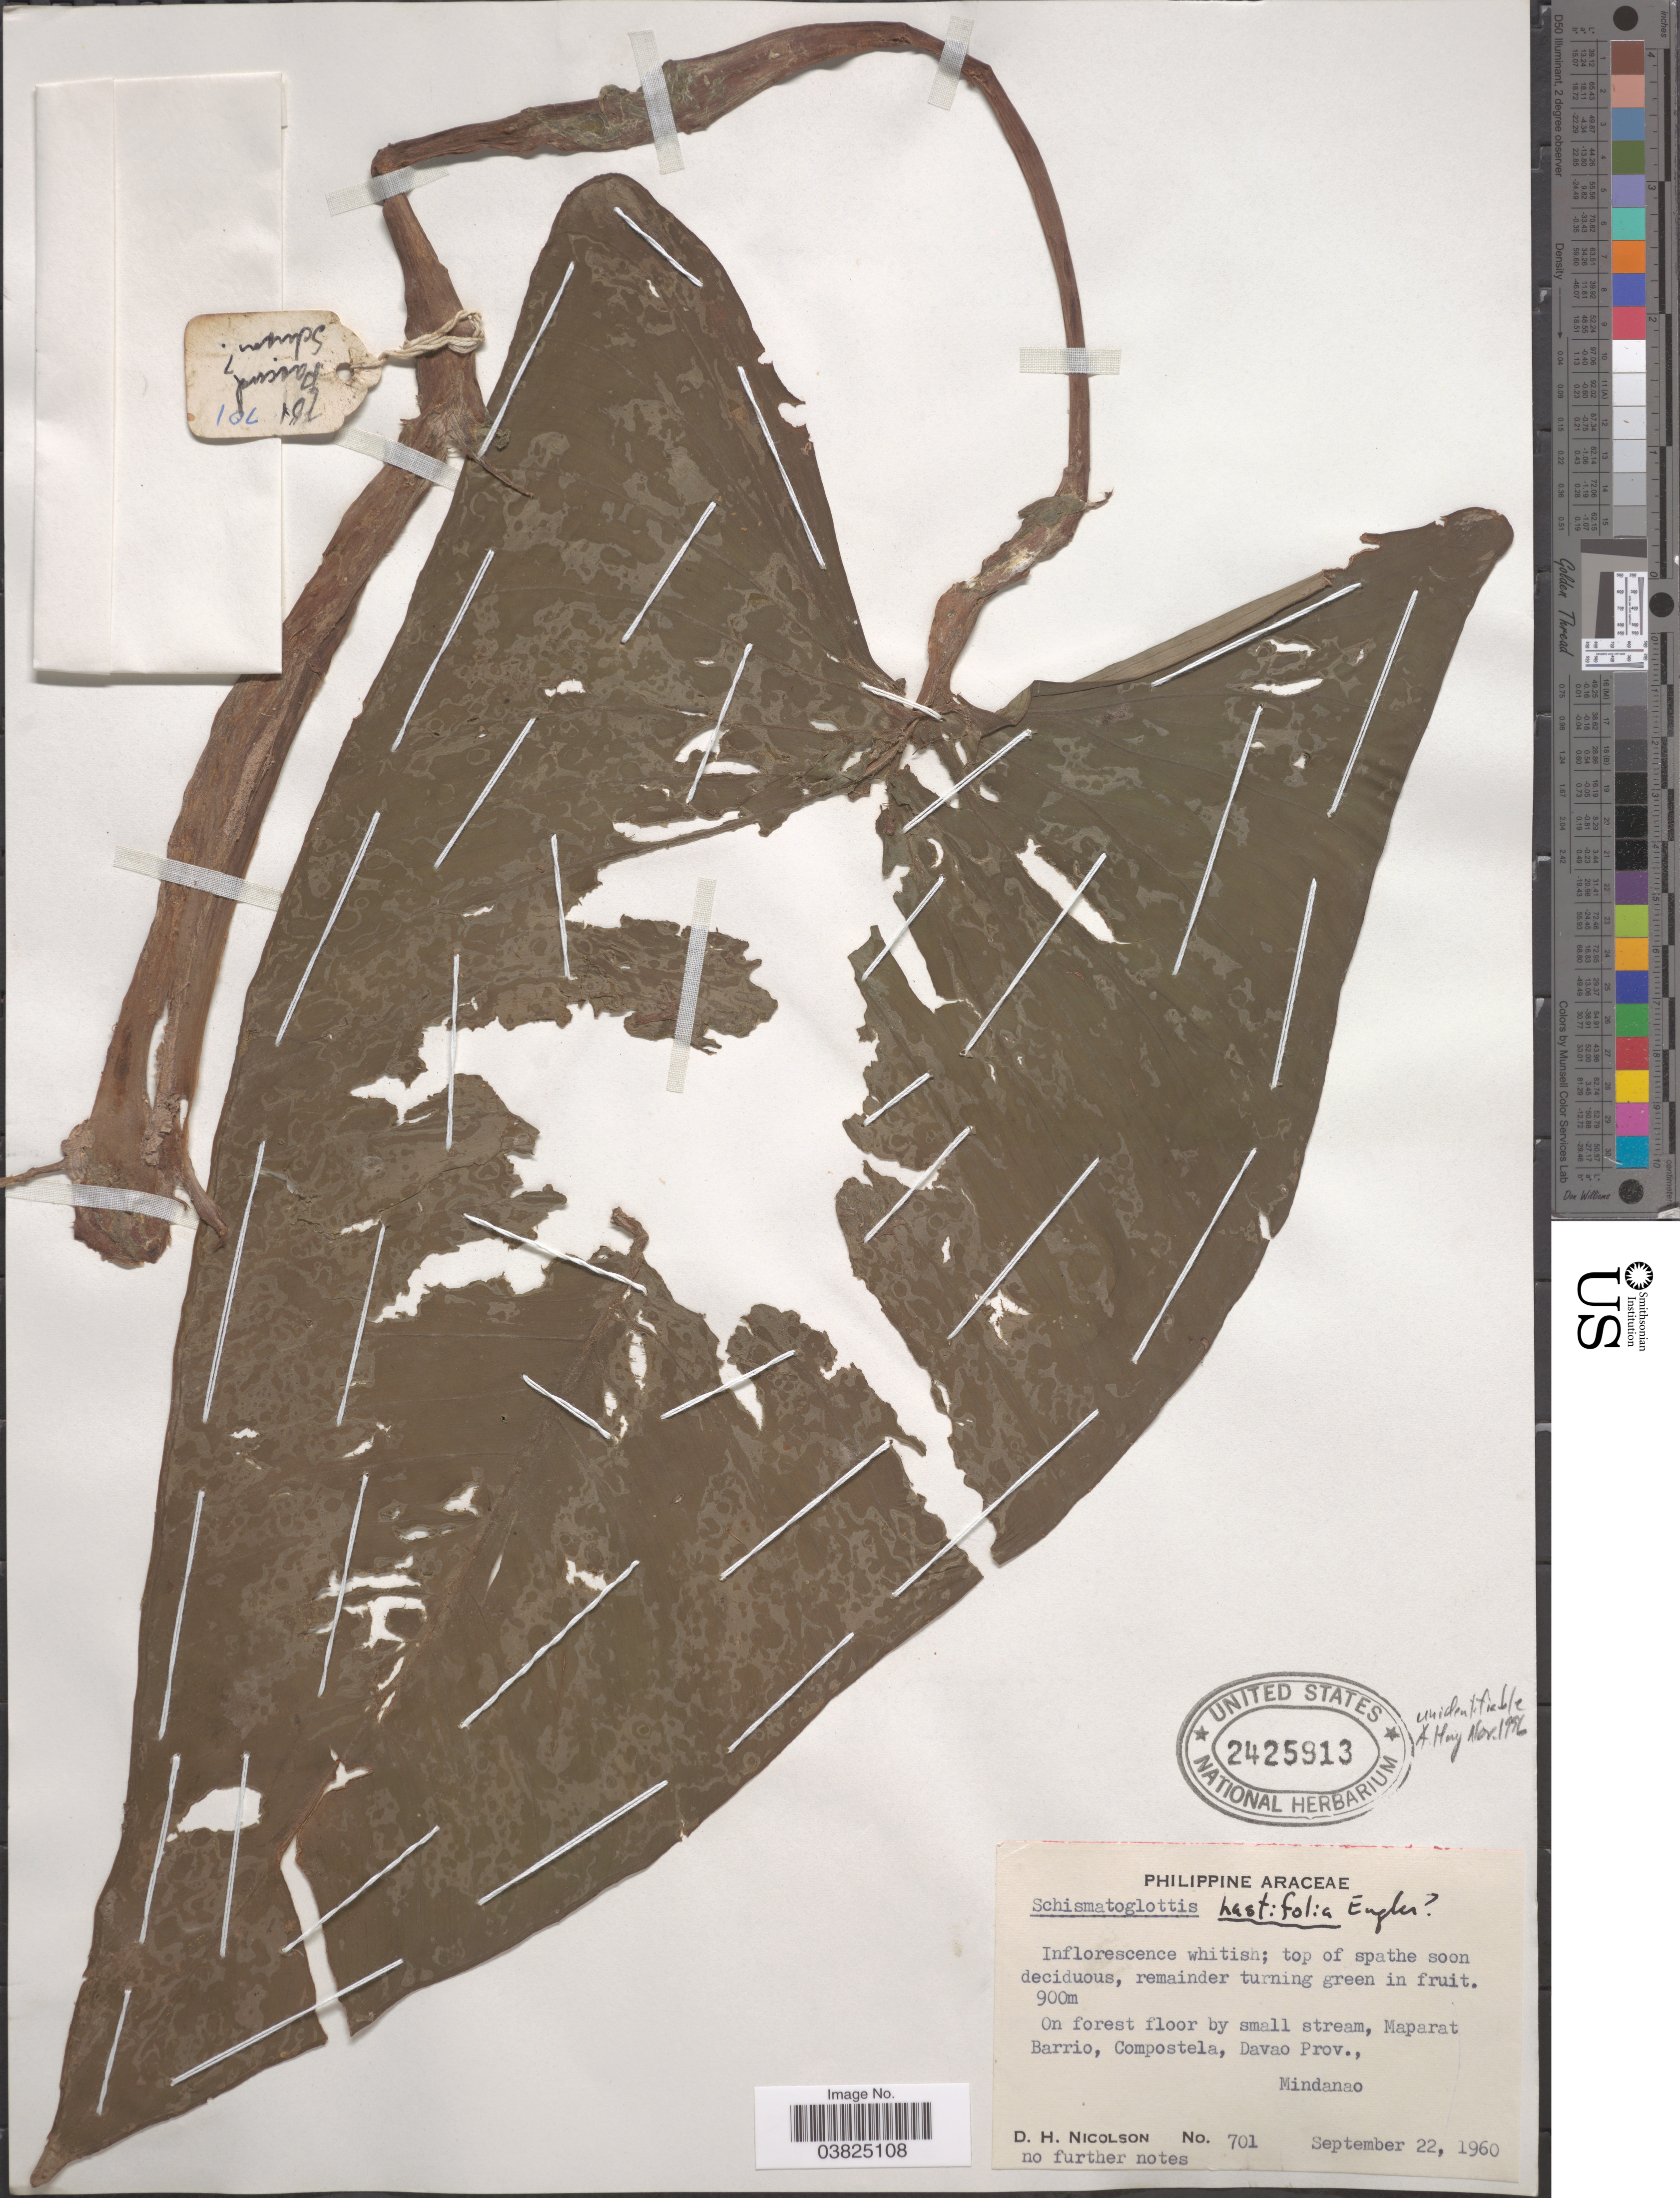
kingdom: Plantae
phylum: Tracheophyta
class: Liliopsida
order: Alismatales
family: Araceae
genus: Schismatoglottis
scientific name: Schismatoglottis sp.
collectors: D. H. Nicolson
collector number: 701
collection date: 1960-09-22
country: Philippines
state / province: Davao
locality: Maparat Barrio, Compostela, Mindanao.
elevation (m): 900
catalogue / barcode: US 2425913